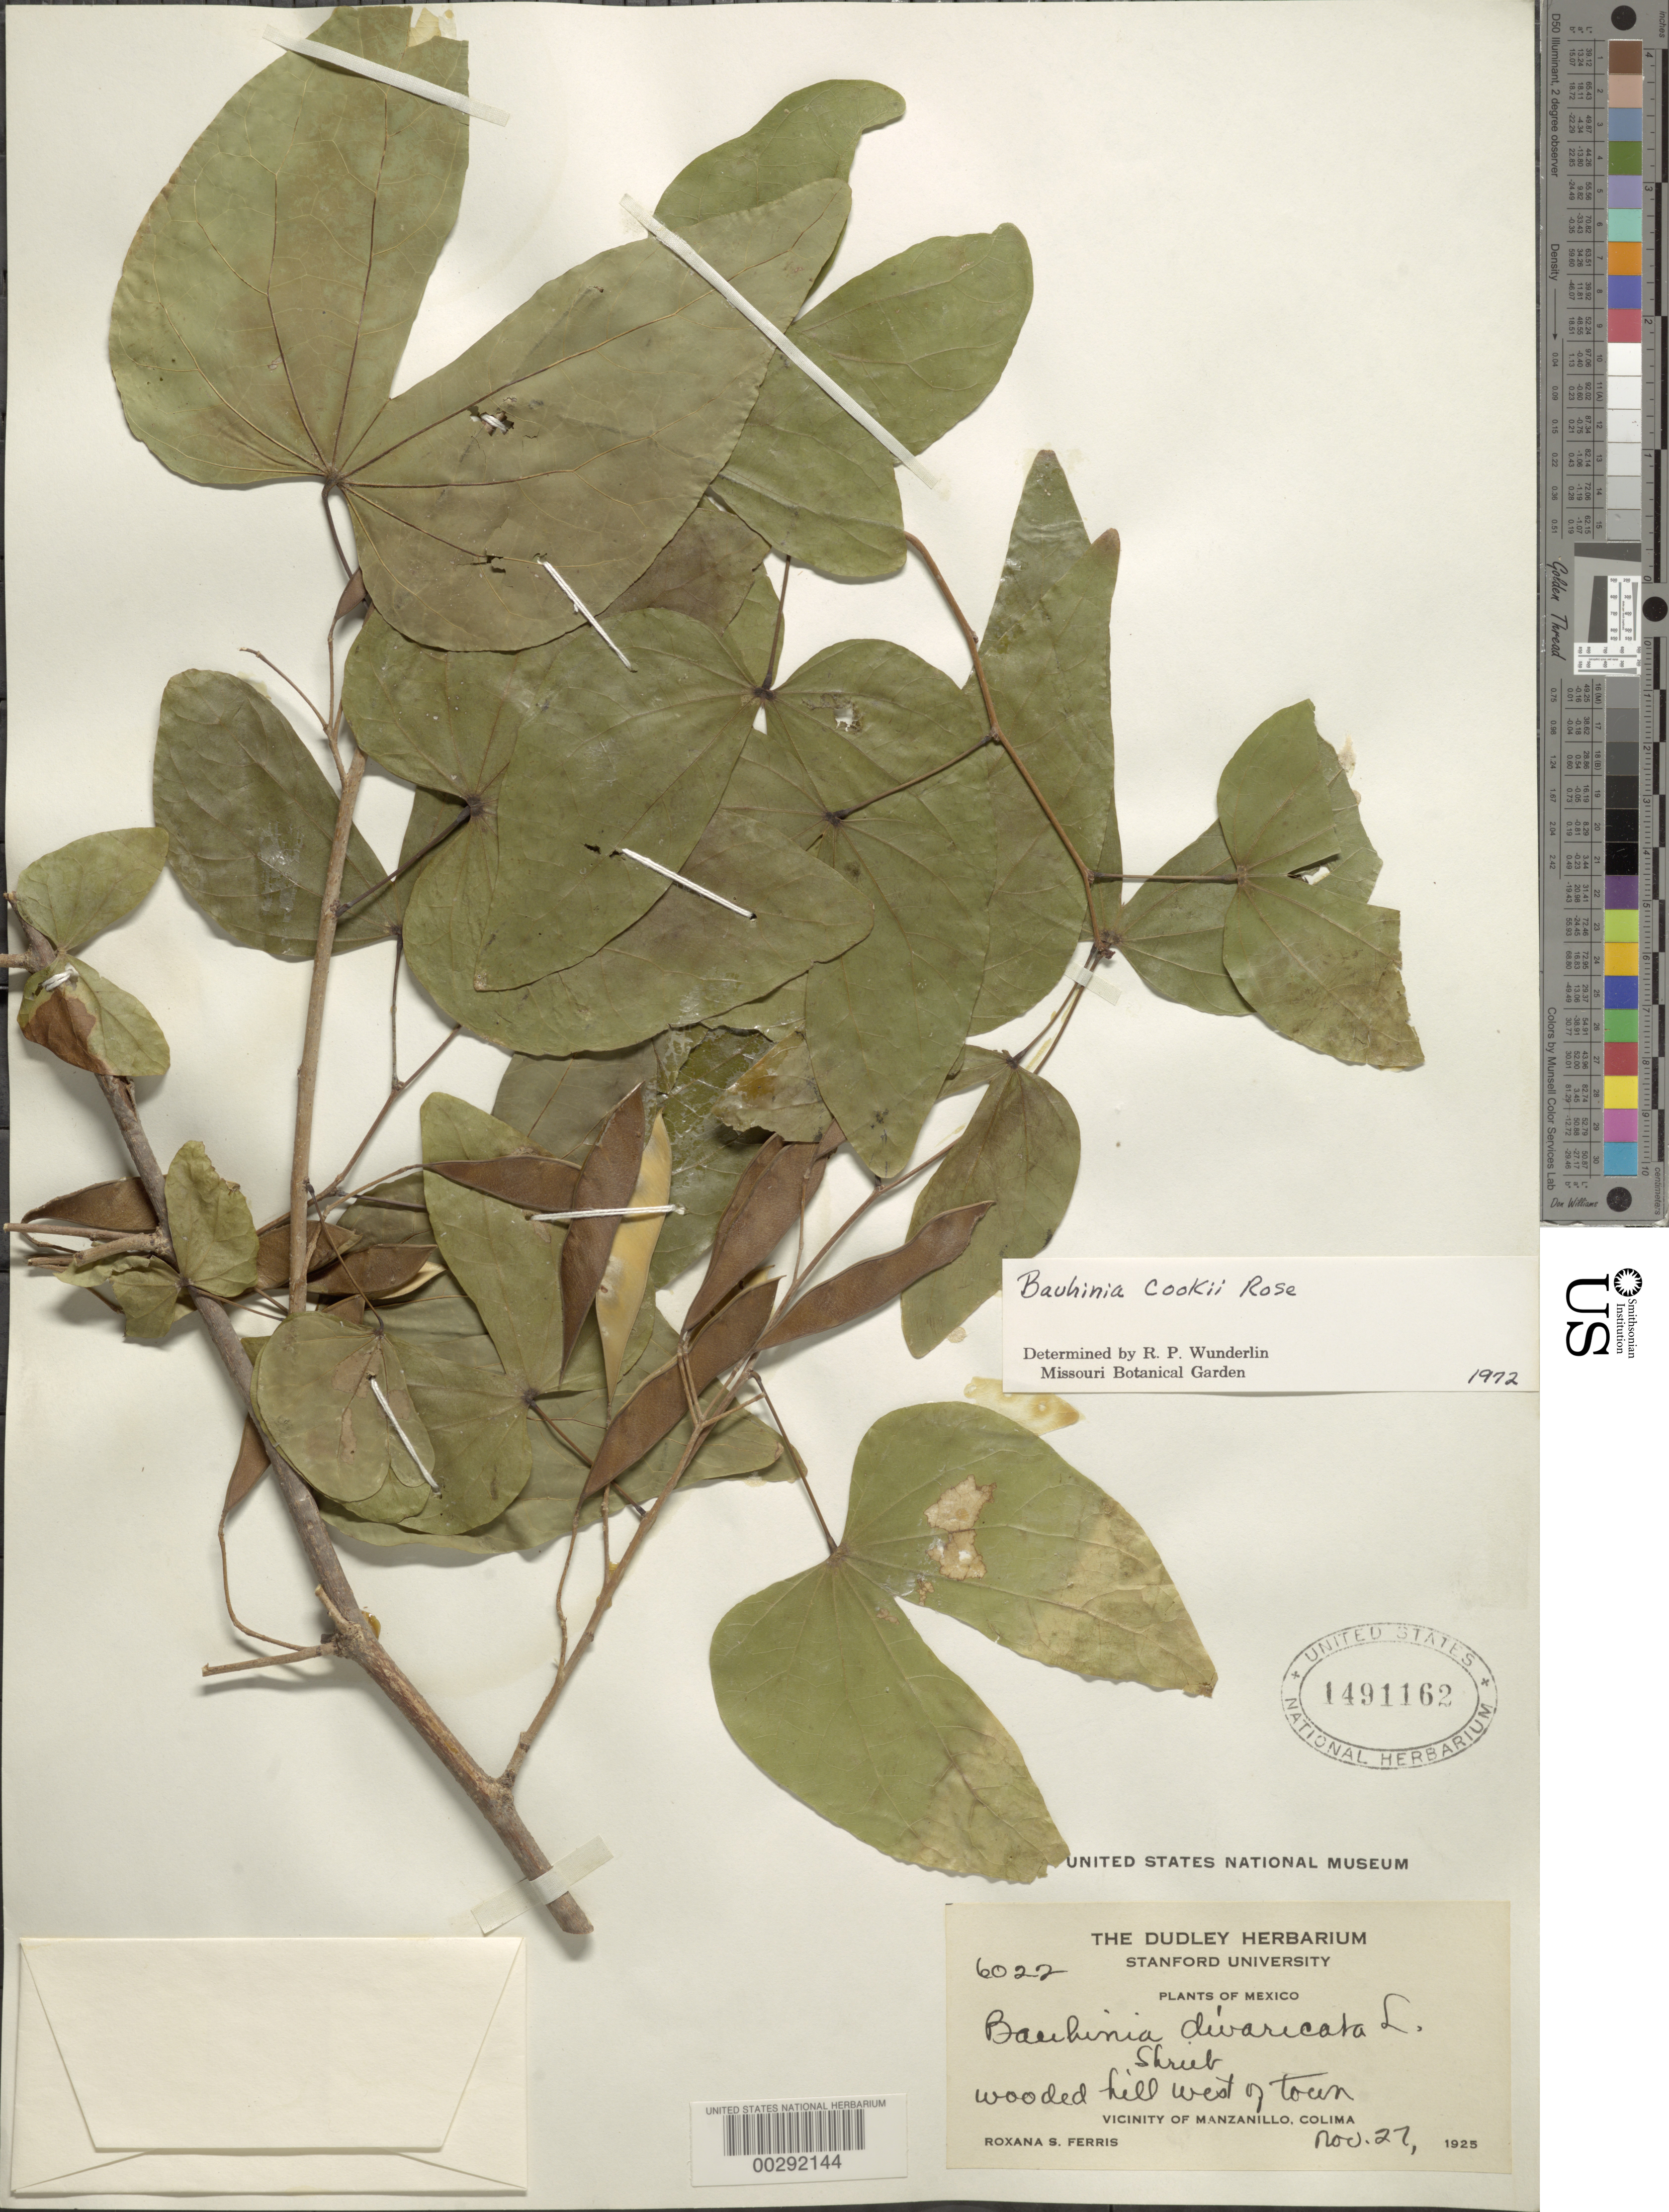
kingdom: Plantae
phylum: Tracheophyta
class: Magnoliopsida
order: Fabales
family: Fabaceae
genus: Bauhinia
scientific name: Bauhinia cookii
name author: Rose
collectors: R. S. Ferris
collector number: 6022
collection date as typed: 27 Nov 1925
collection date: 1925-11-27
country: Mexico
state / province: Colima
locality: W of town, vicinity of Manzanillo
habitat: Wooded hill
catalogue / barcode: US 1491162